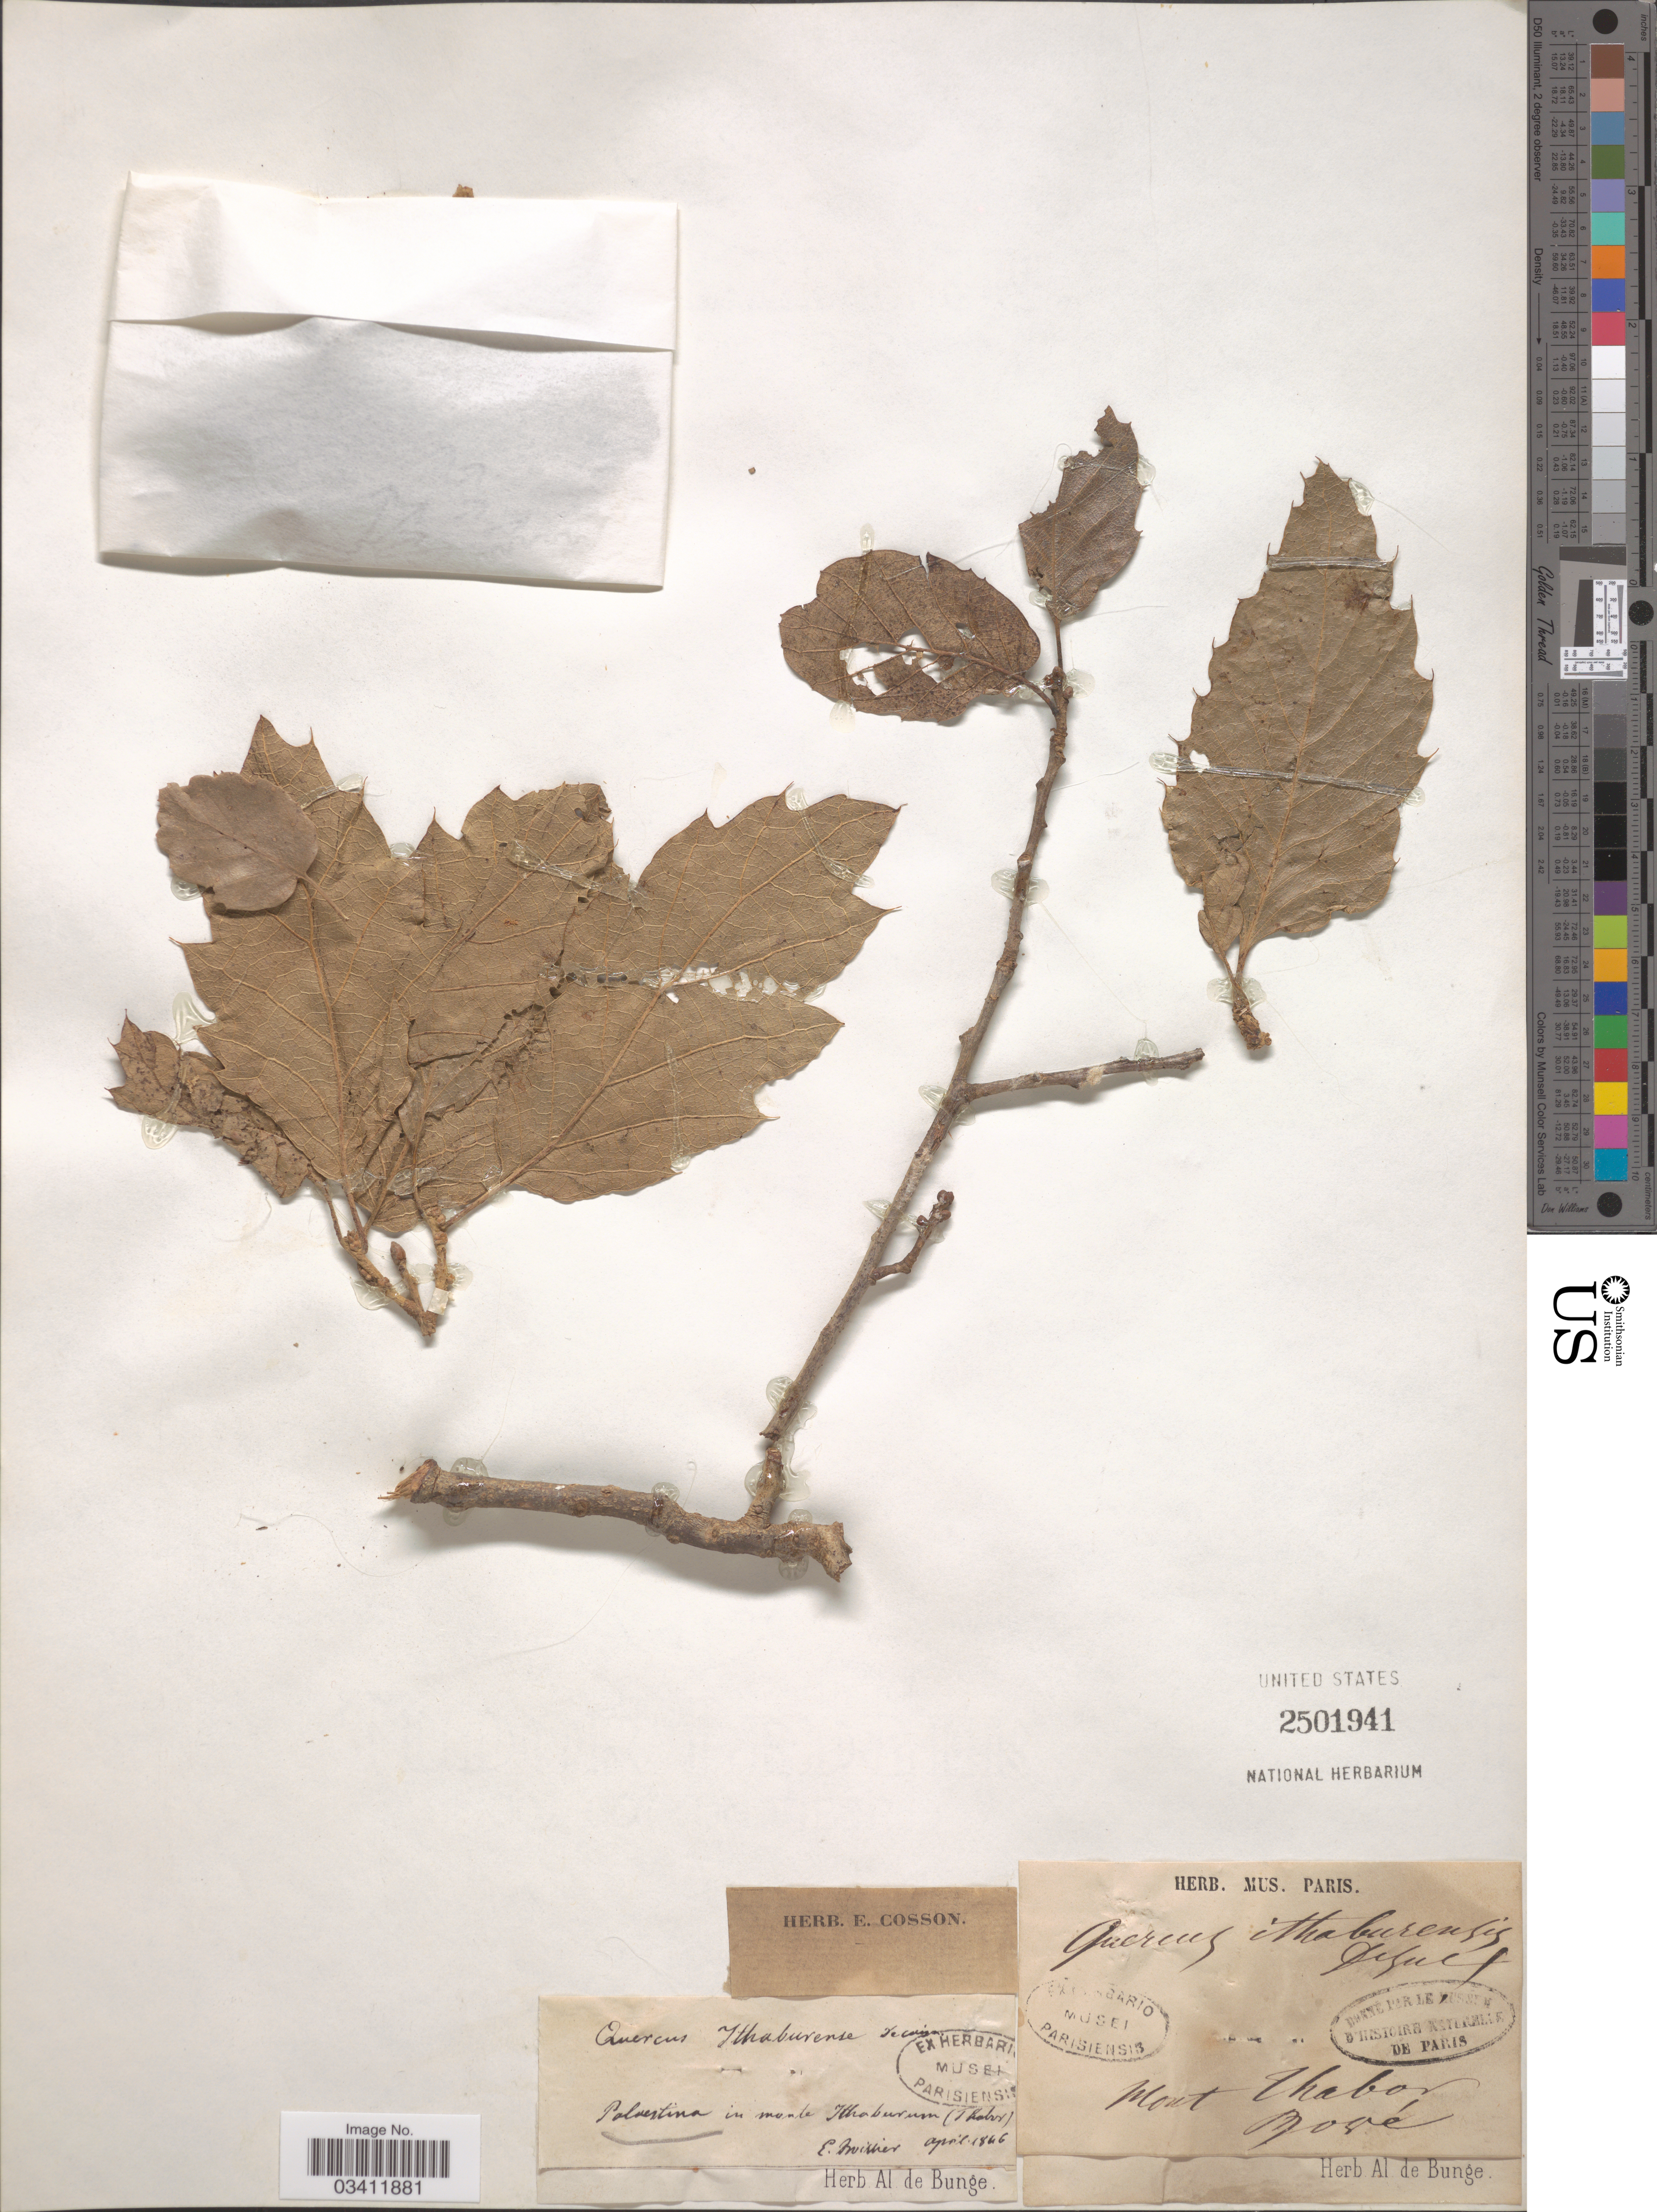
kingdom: Plantae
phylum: Tracheophyta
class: Magnoliopsida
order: Fagales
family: Fagaceae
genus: Quercus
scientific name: Quercus ithaburensis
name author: Decne.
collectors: E. Boissier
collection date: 1846-04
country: Israel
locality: Mont Thabor. Palaestina in monte Thaburum (Thabor).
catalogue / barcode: US 2501941